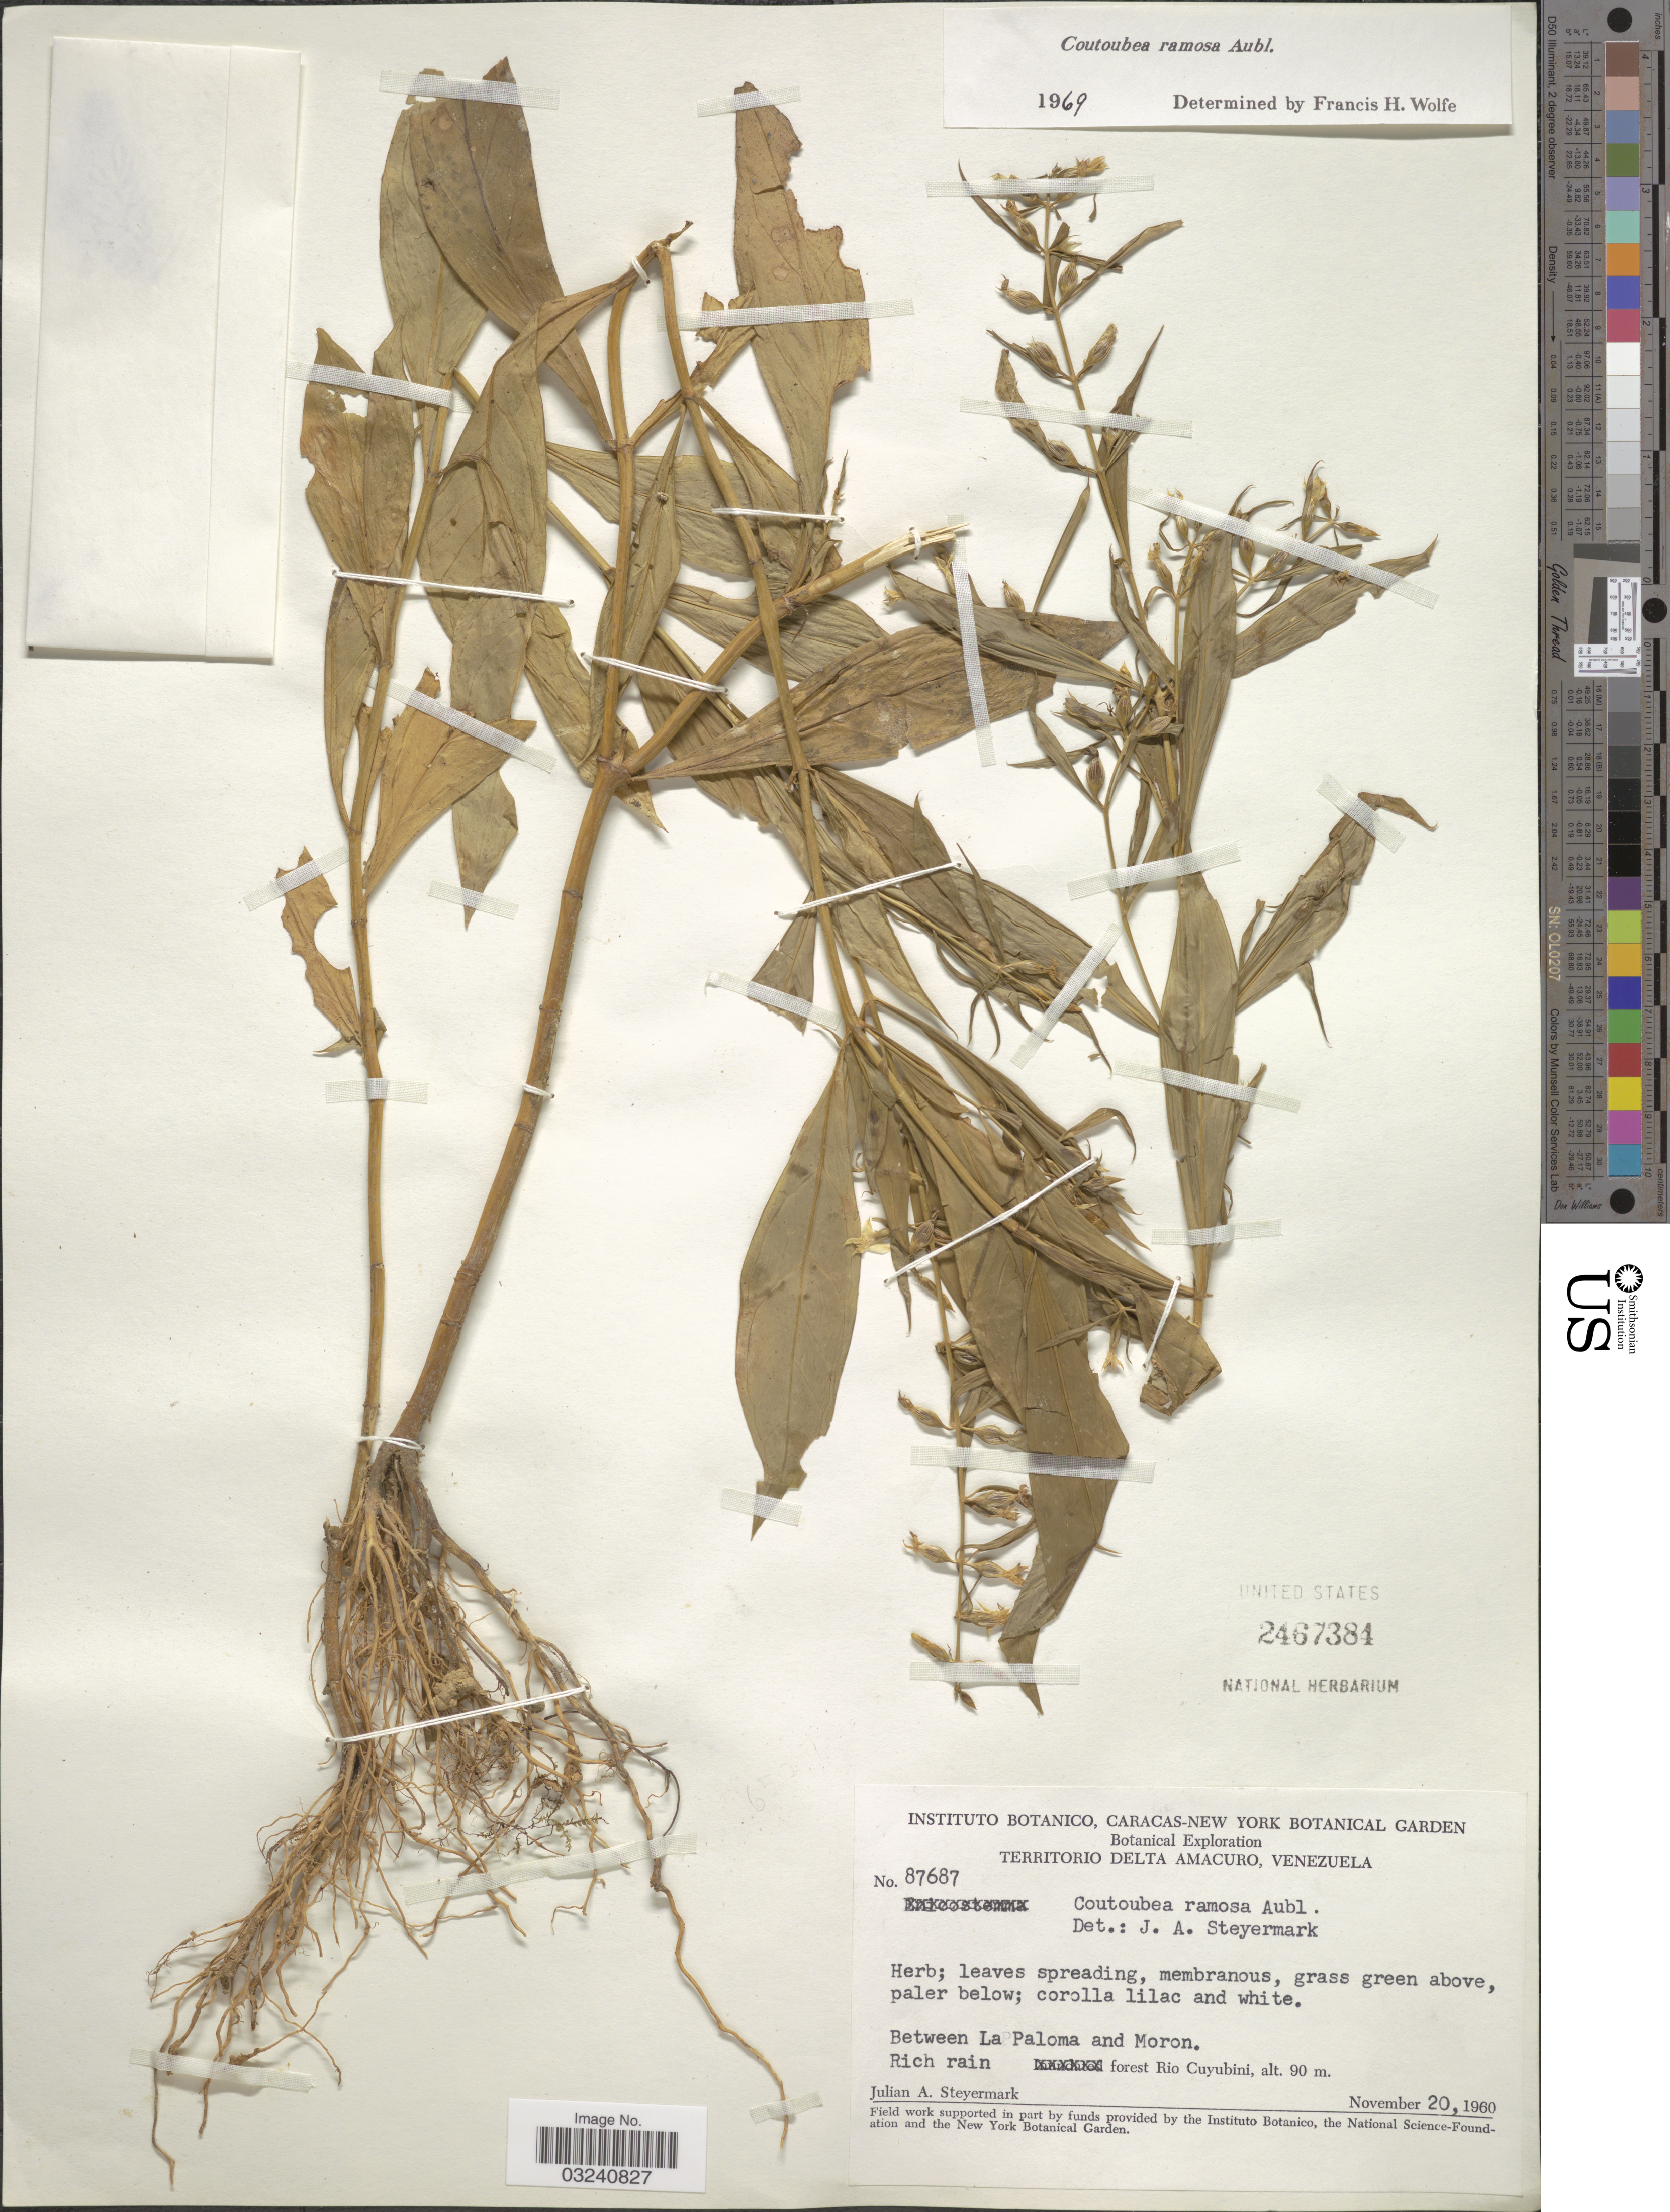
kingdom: Plantae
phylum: Tracheophyta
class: Magnoliopsida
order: Gentianales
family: Gentianaceae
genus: Coutoubea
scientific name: Coutoubea ramosa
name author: Aubl.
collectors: J. Steyermark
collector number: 87687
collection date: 1960-11-20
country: Venezuela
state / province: Delta Amacuro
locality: Between La Paloma and Moron. Rich rain forest Rio Cuyubini.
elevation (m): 90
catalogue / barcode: US 2467384